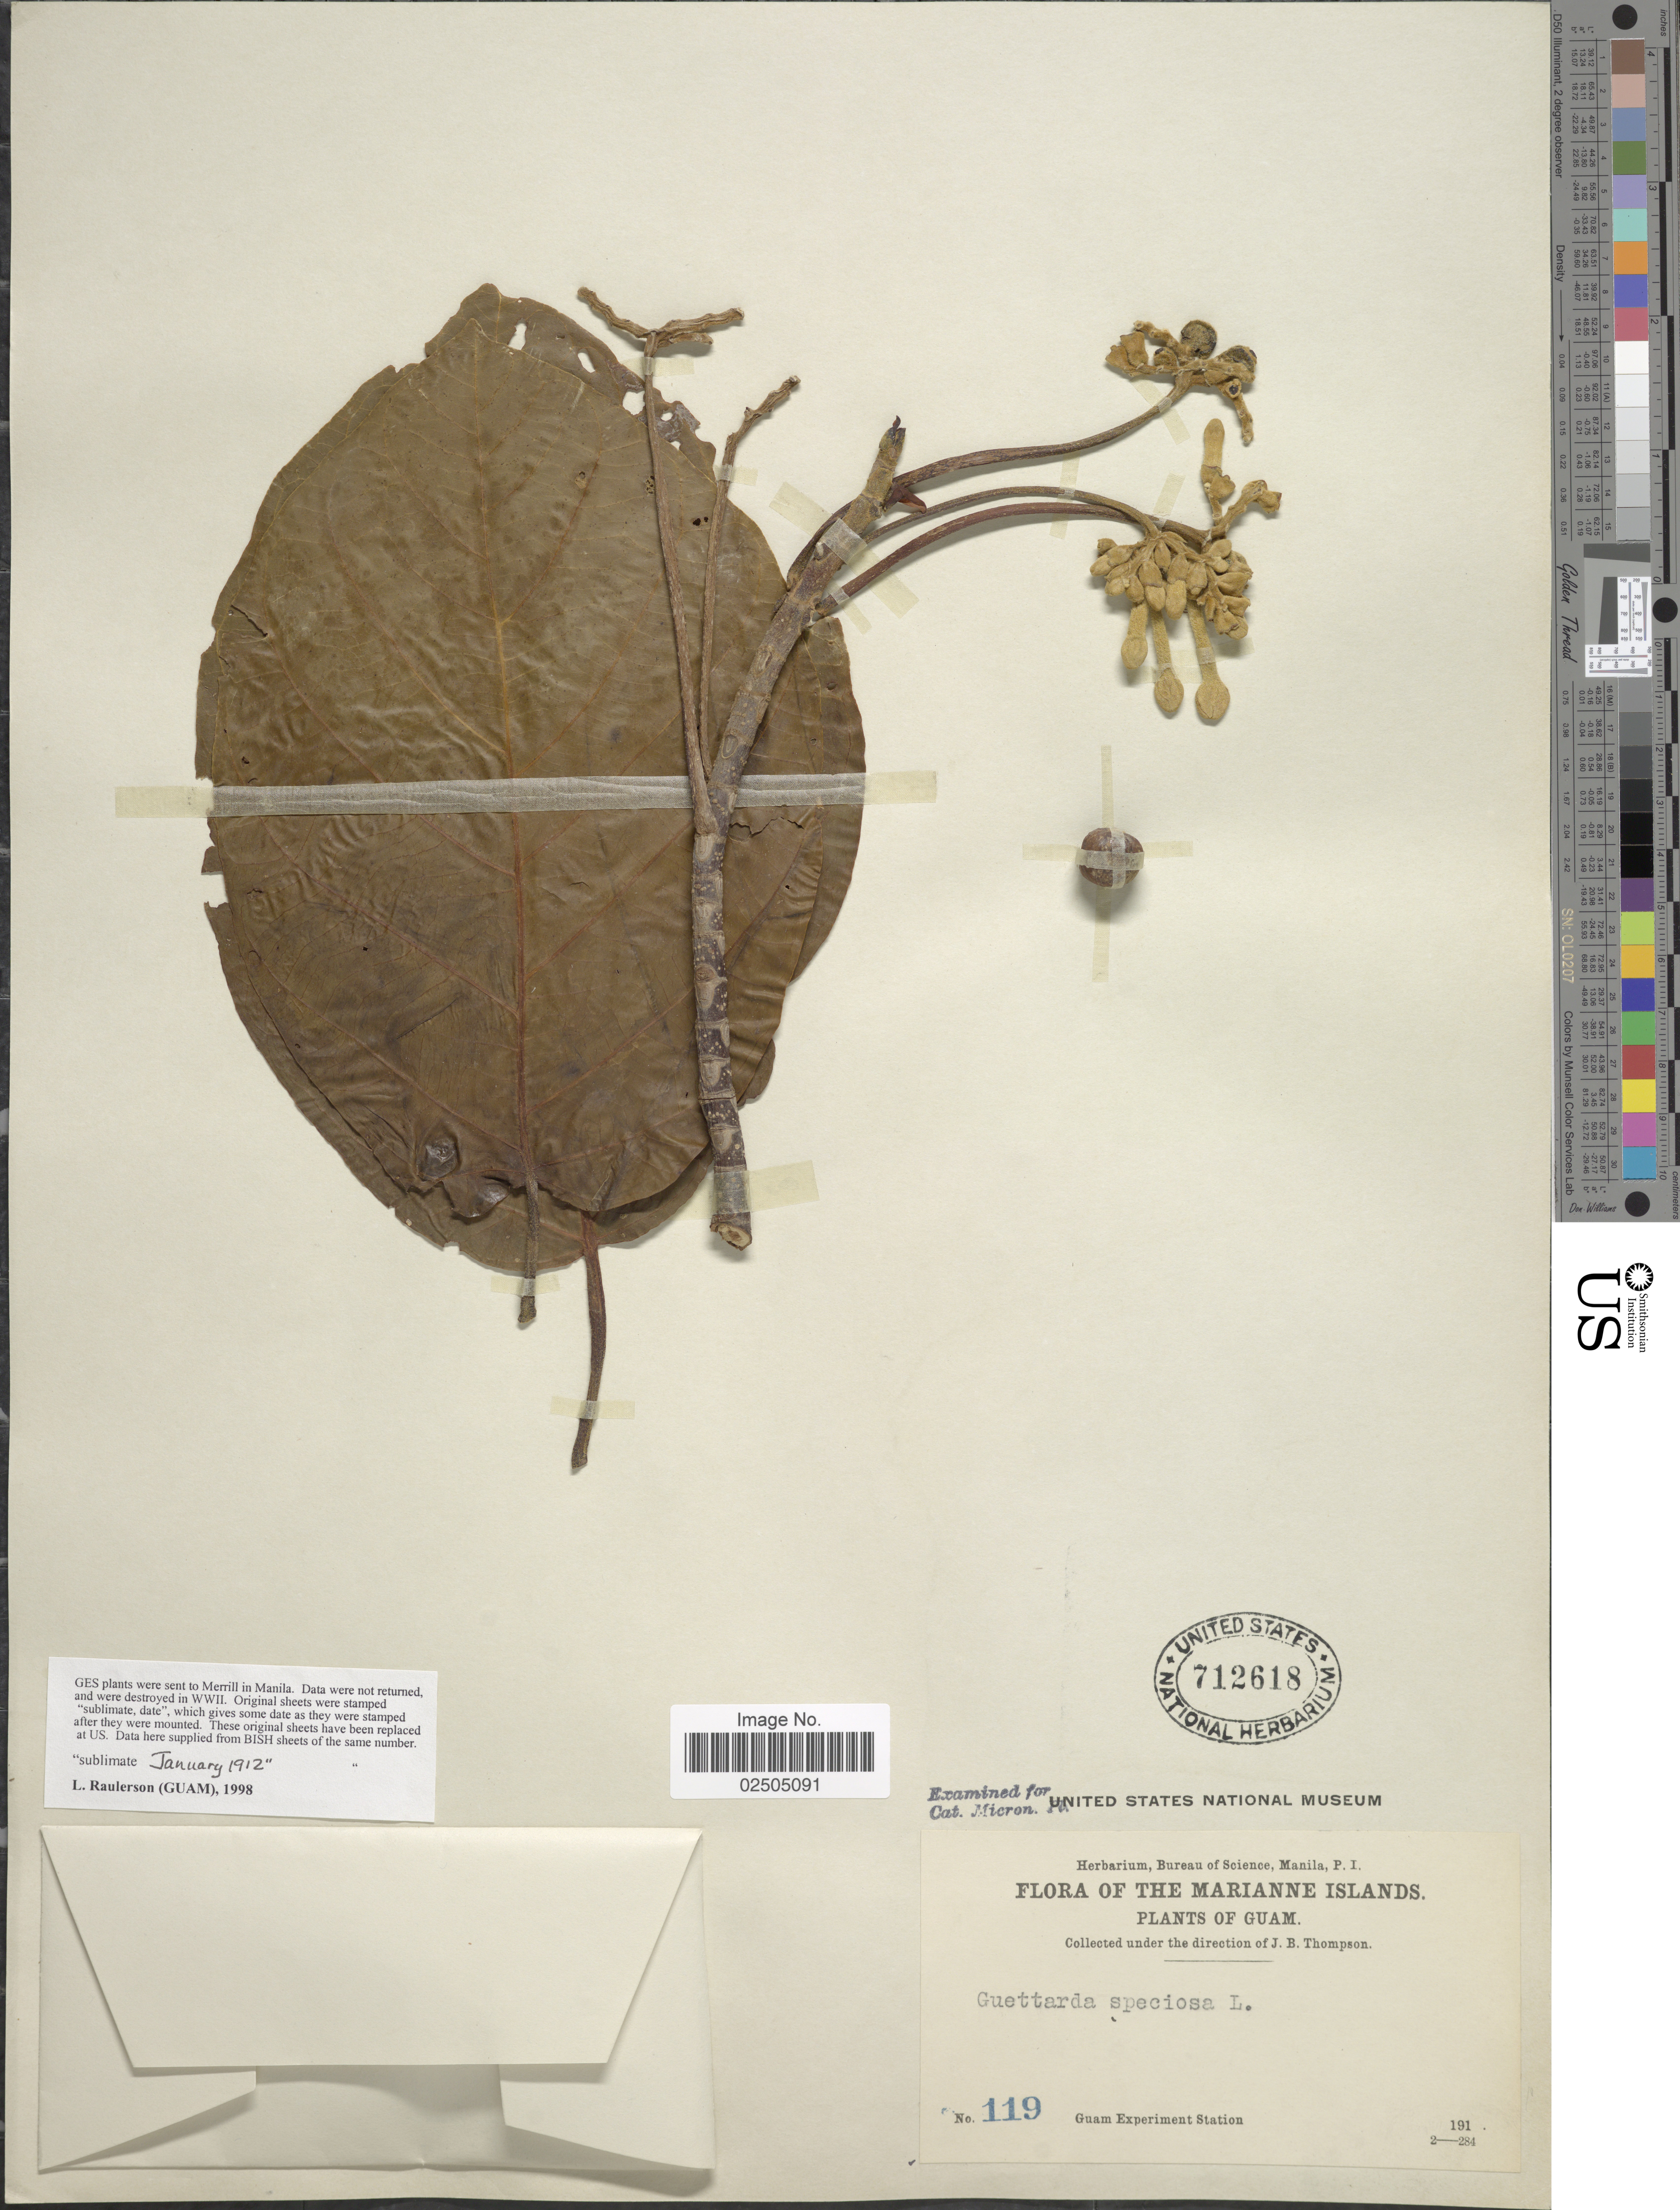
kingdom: Plantae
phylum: Tracheophyta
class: Magnoliopsida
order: Gentianales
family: Rubiaceae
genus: Guettarda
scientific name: Guettarda speciosa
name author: L.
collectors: J. B. Thompson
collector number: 119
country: Guam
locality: The Marianne Islands, Guam Experiment Station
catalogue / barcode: US 712618